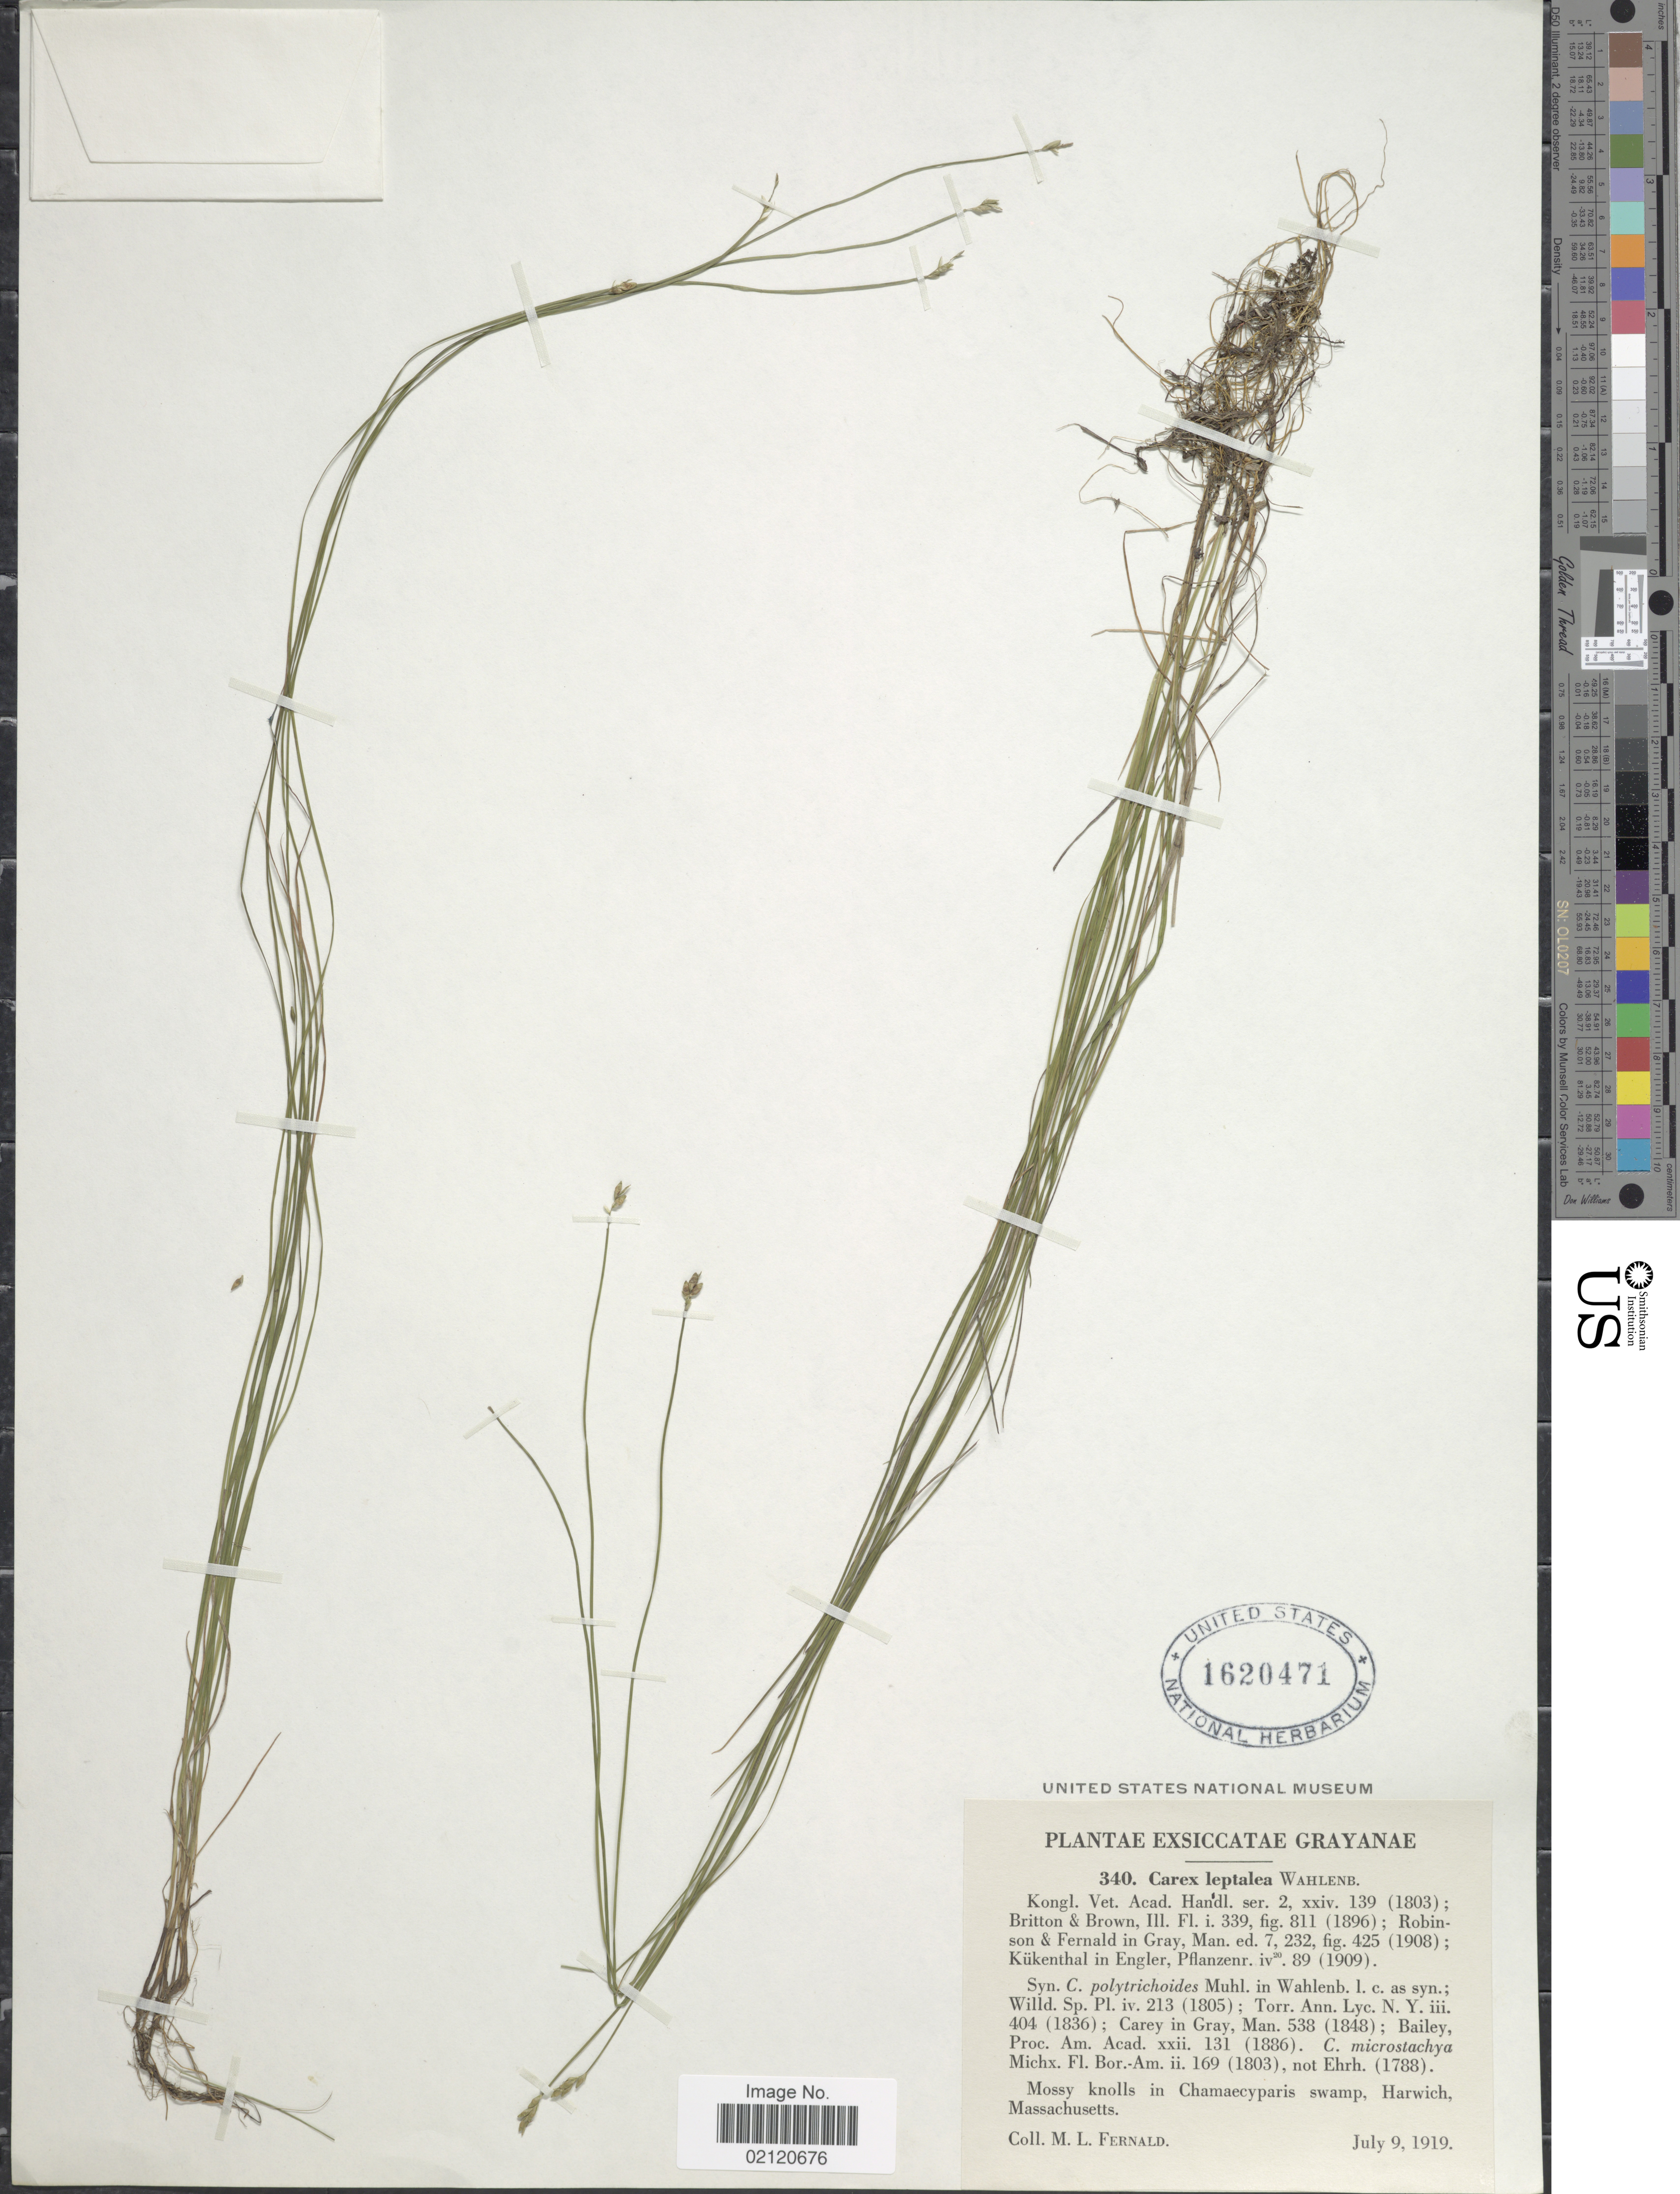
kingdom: Plantae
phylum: Tracheophyta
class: Liliopsida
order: Poales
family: Cyperaceae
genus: Carex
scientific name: Carex leptalea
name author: Wahlenb.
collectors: M. L. Fernald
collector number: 340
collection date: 1919-07-09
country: United States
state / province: Massachusetts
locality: Grayanae, Mossy knolls in Chamaecyparis swamp, Harwich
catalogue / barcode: US 1620471